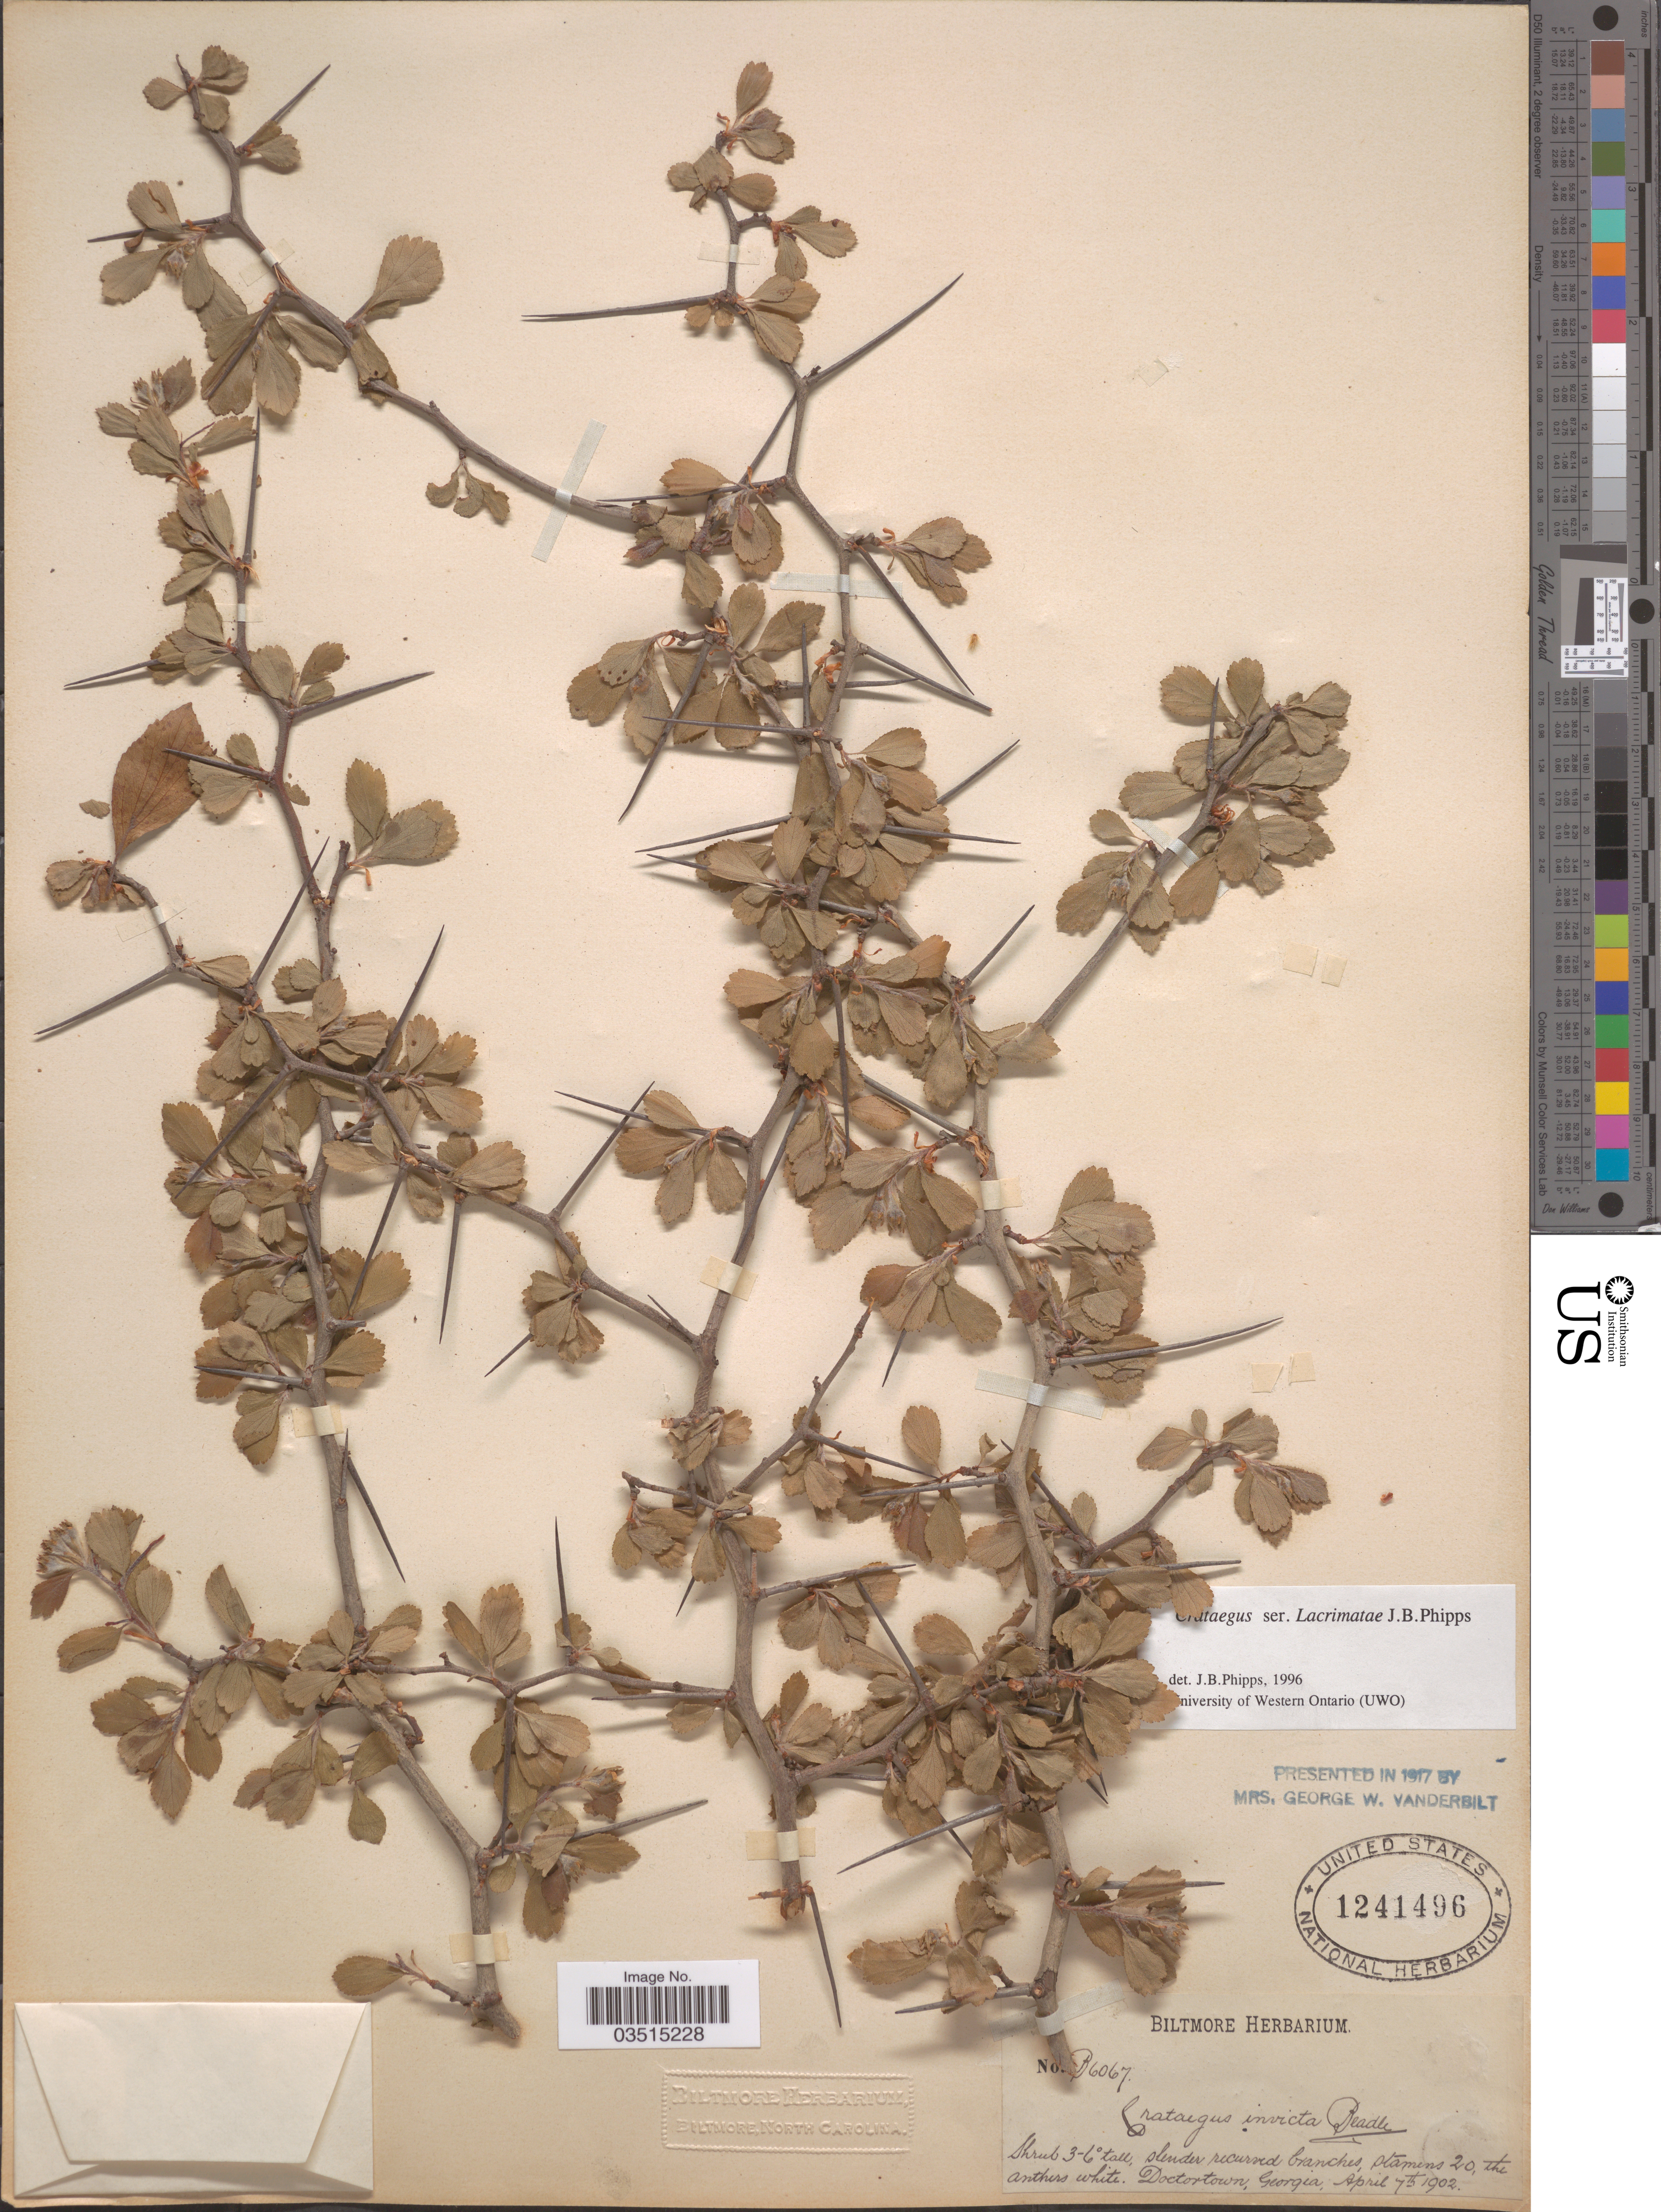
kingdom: Plantae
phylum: Tracheophyta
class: Magnoliopsida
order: Rosales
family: Rosaceae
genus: Crataegus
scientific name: Crataegus invicta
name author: Beadle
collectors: ex herb. Biltmore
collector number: B6067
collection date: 1902-04-07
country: United States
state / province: Georgia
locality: Doctortown.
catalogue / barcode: US 1241496